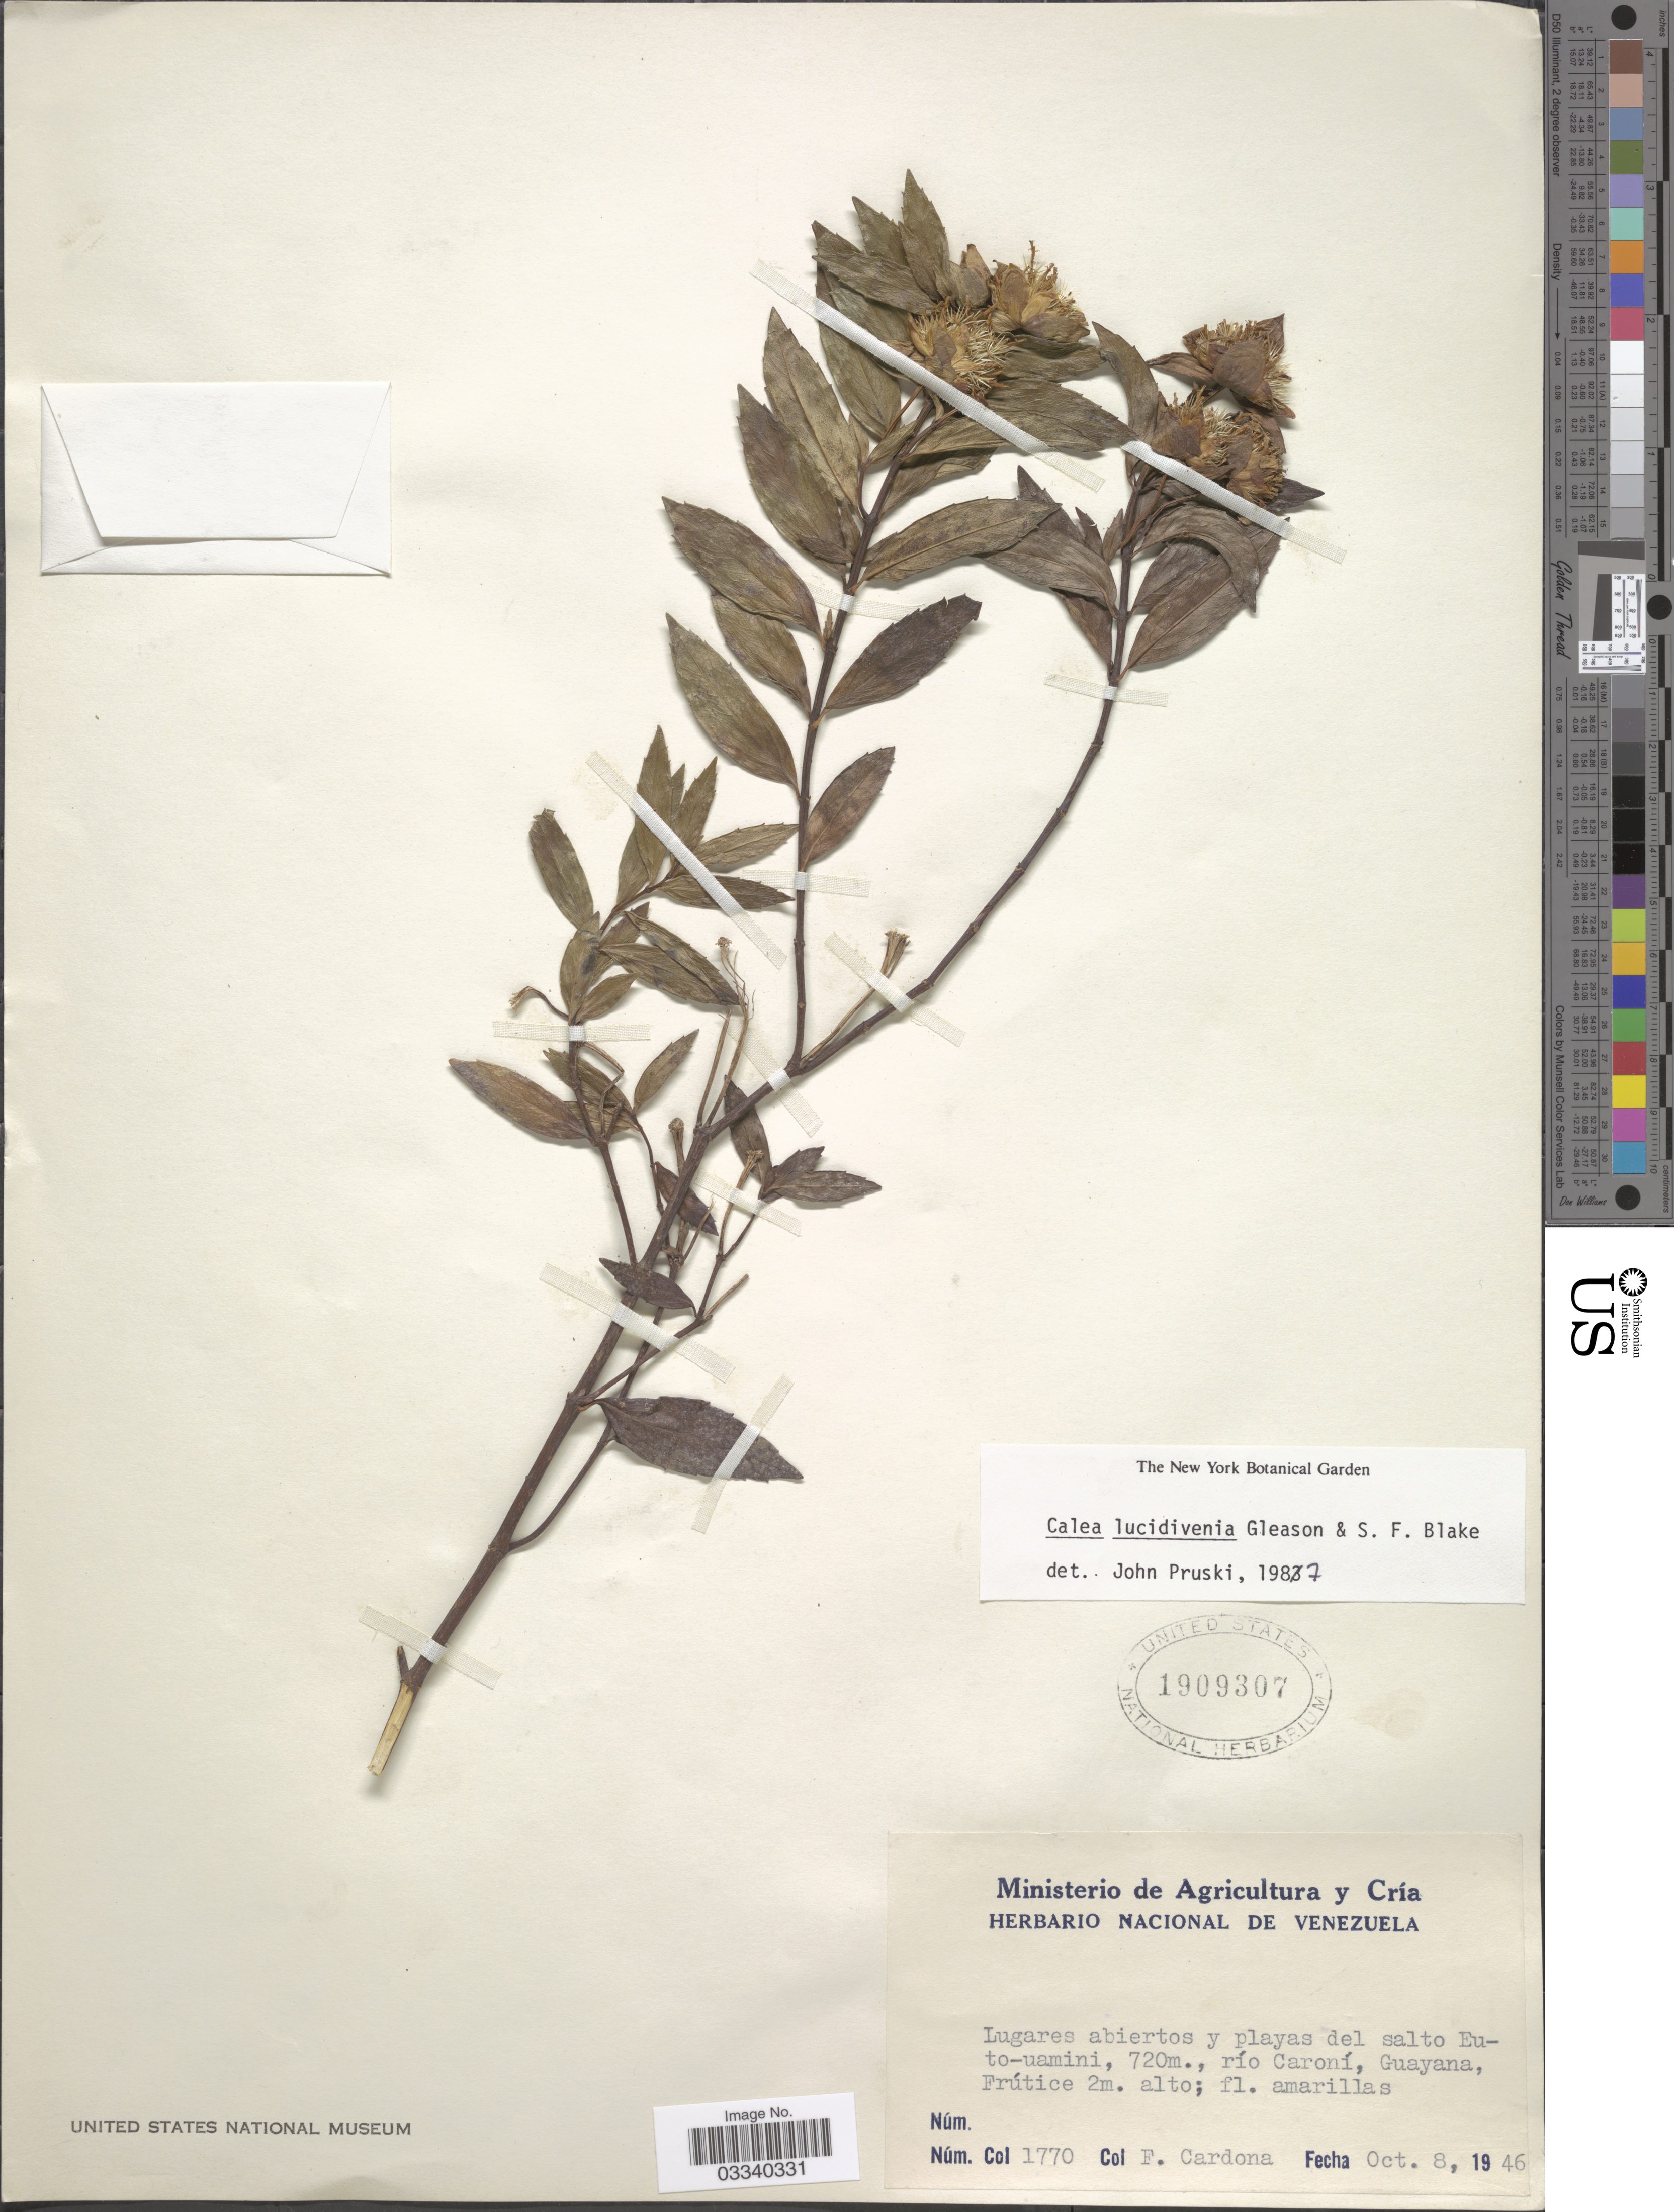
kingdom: Plantae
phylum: Tracheophyta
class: Magnoliopsida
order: Asterales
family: Asteraceae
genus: Calea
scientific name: Calea lucidivenia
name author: Gleason & S.F. Blake in Gleason & Killip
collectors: F. Cardona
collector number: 1770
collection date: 1946-10-08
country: Venezuela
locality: Lugares abiertos y playas del salto Euto-uamini, río Caroní, Guayana, Frútice 2m. alto.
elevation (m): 720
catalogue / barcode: US 1909307